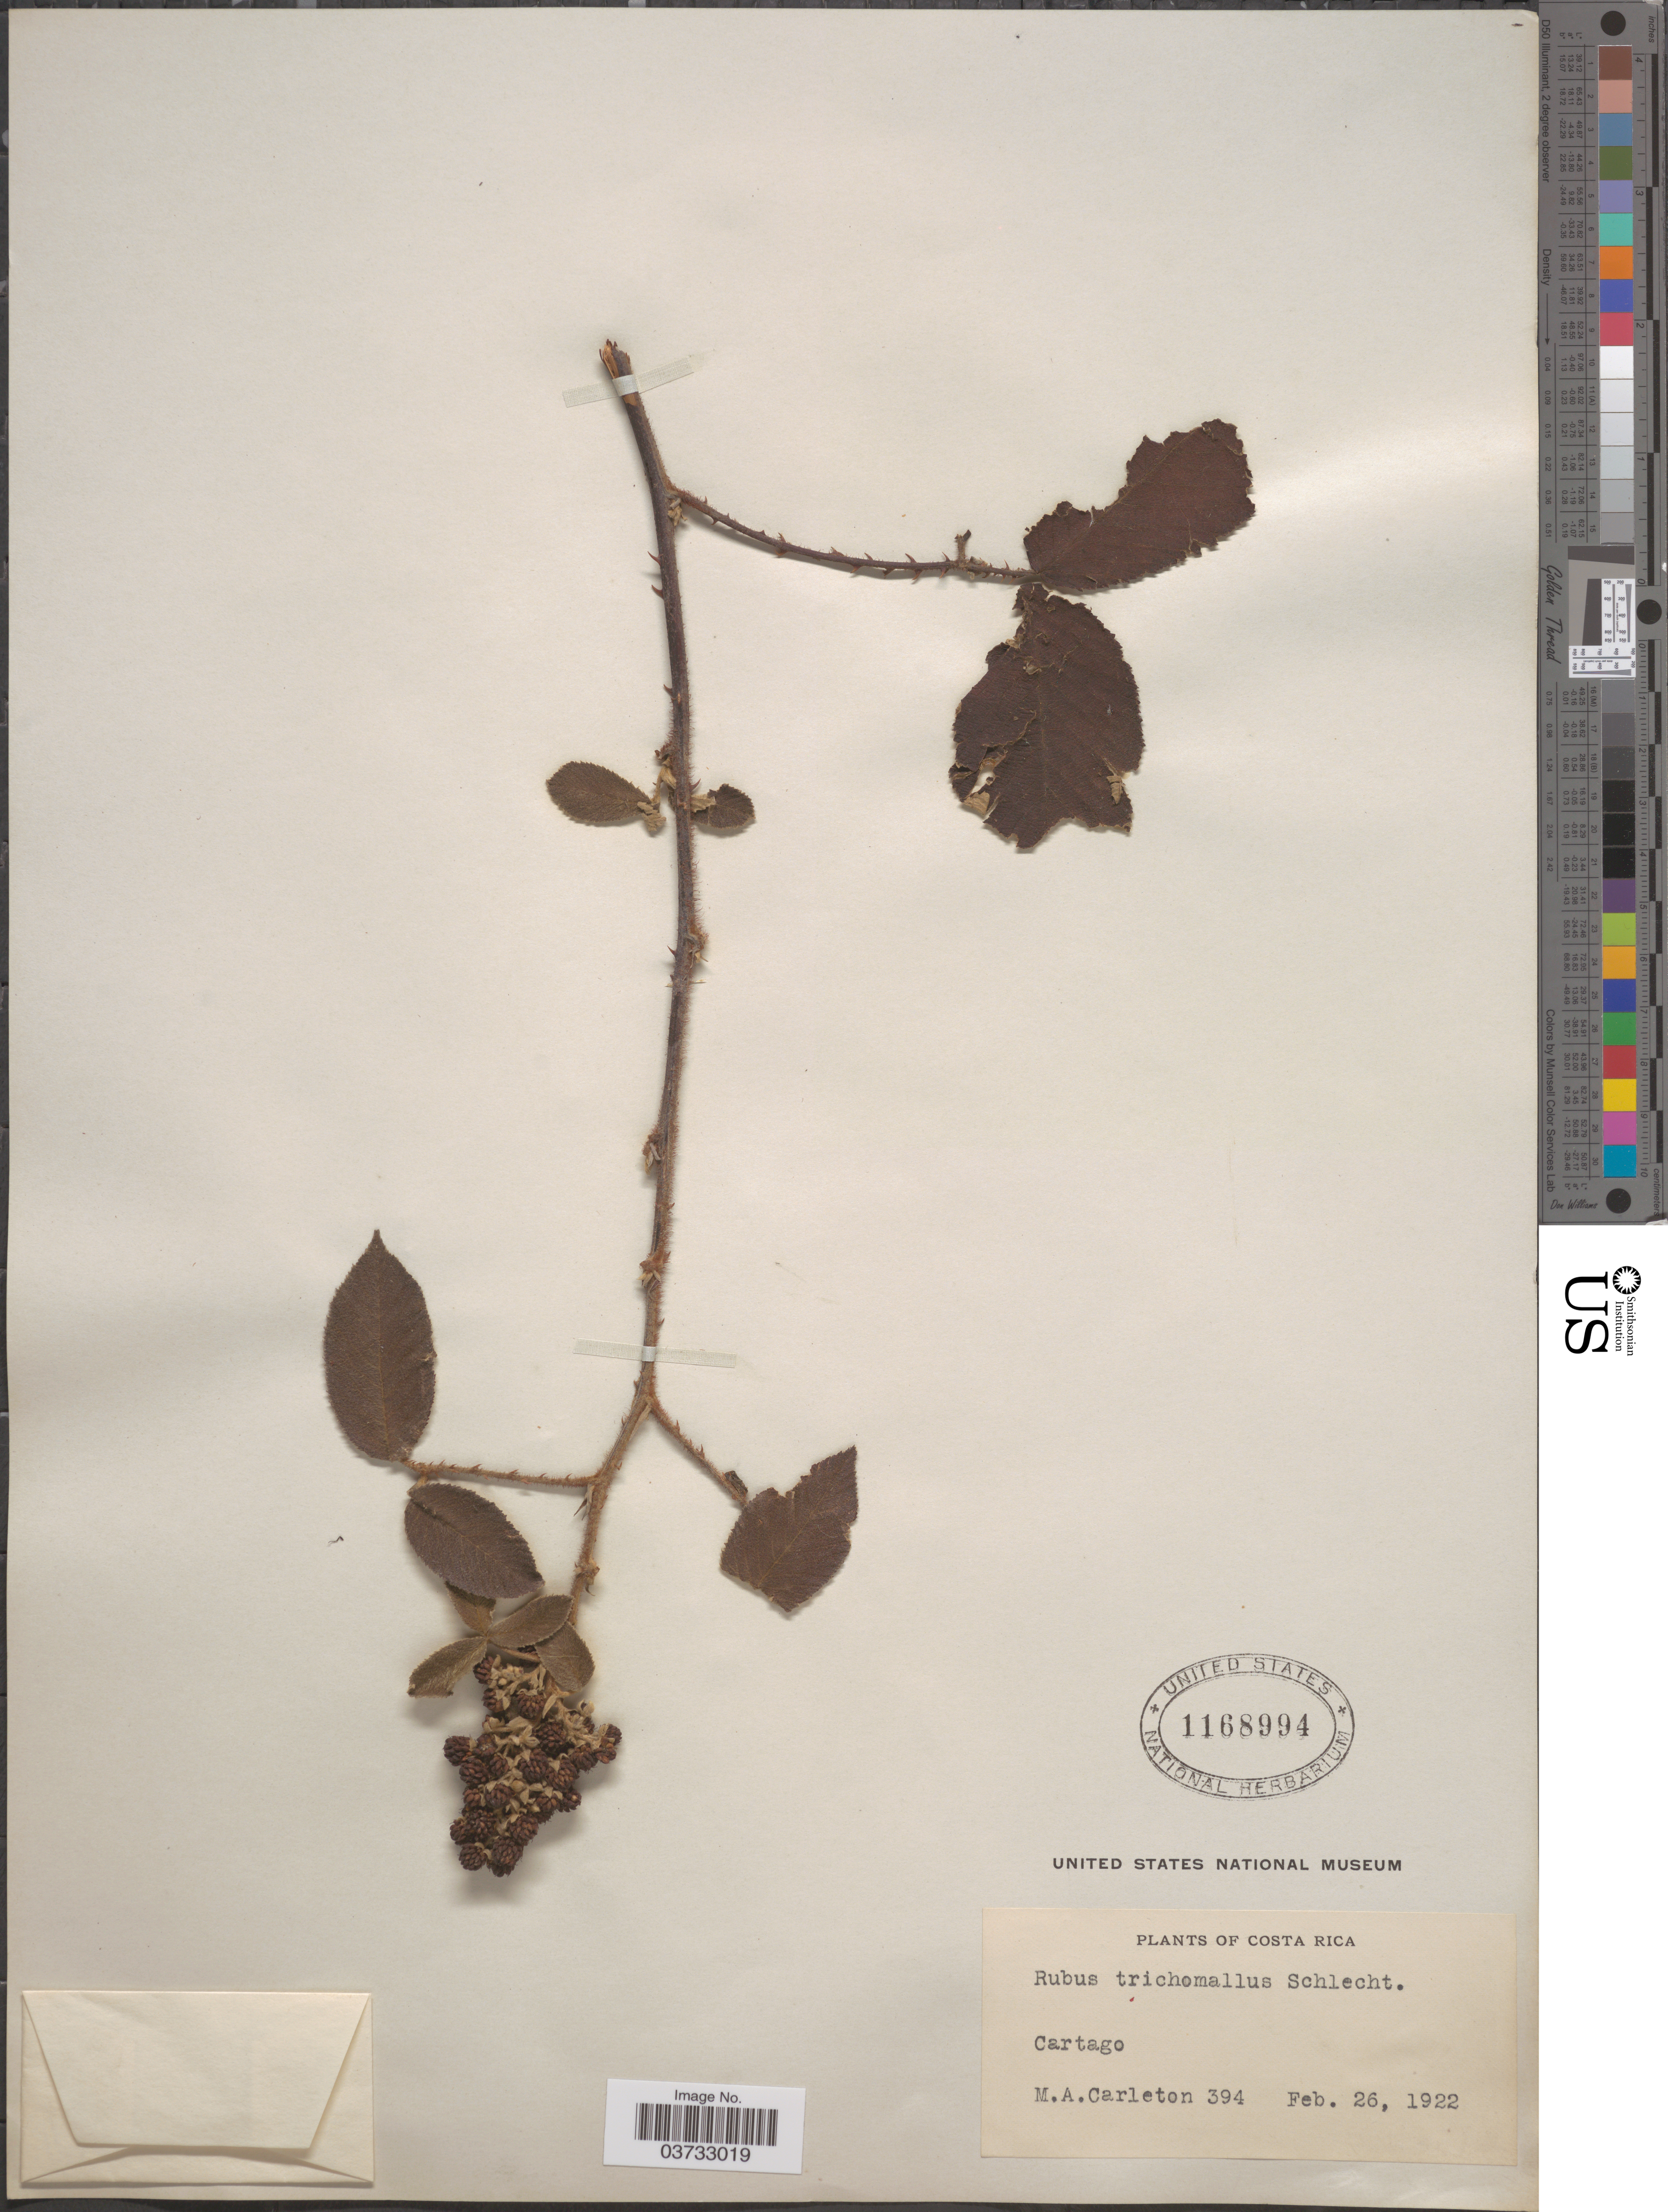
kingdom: Plantae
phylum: Tracheophyta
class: Magnoliopsida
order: Rosales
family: Rosaceae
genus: Rubus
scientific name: Rubus trichomallus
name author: Schltdl.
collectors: M. A. Carleton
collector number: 394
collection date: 1922-02-26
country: Costa Rica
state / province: Cartago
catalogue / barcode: US 1168994